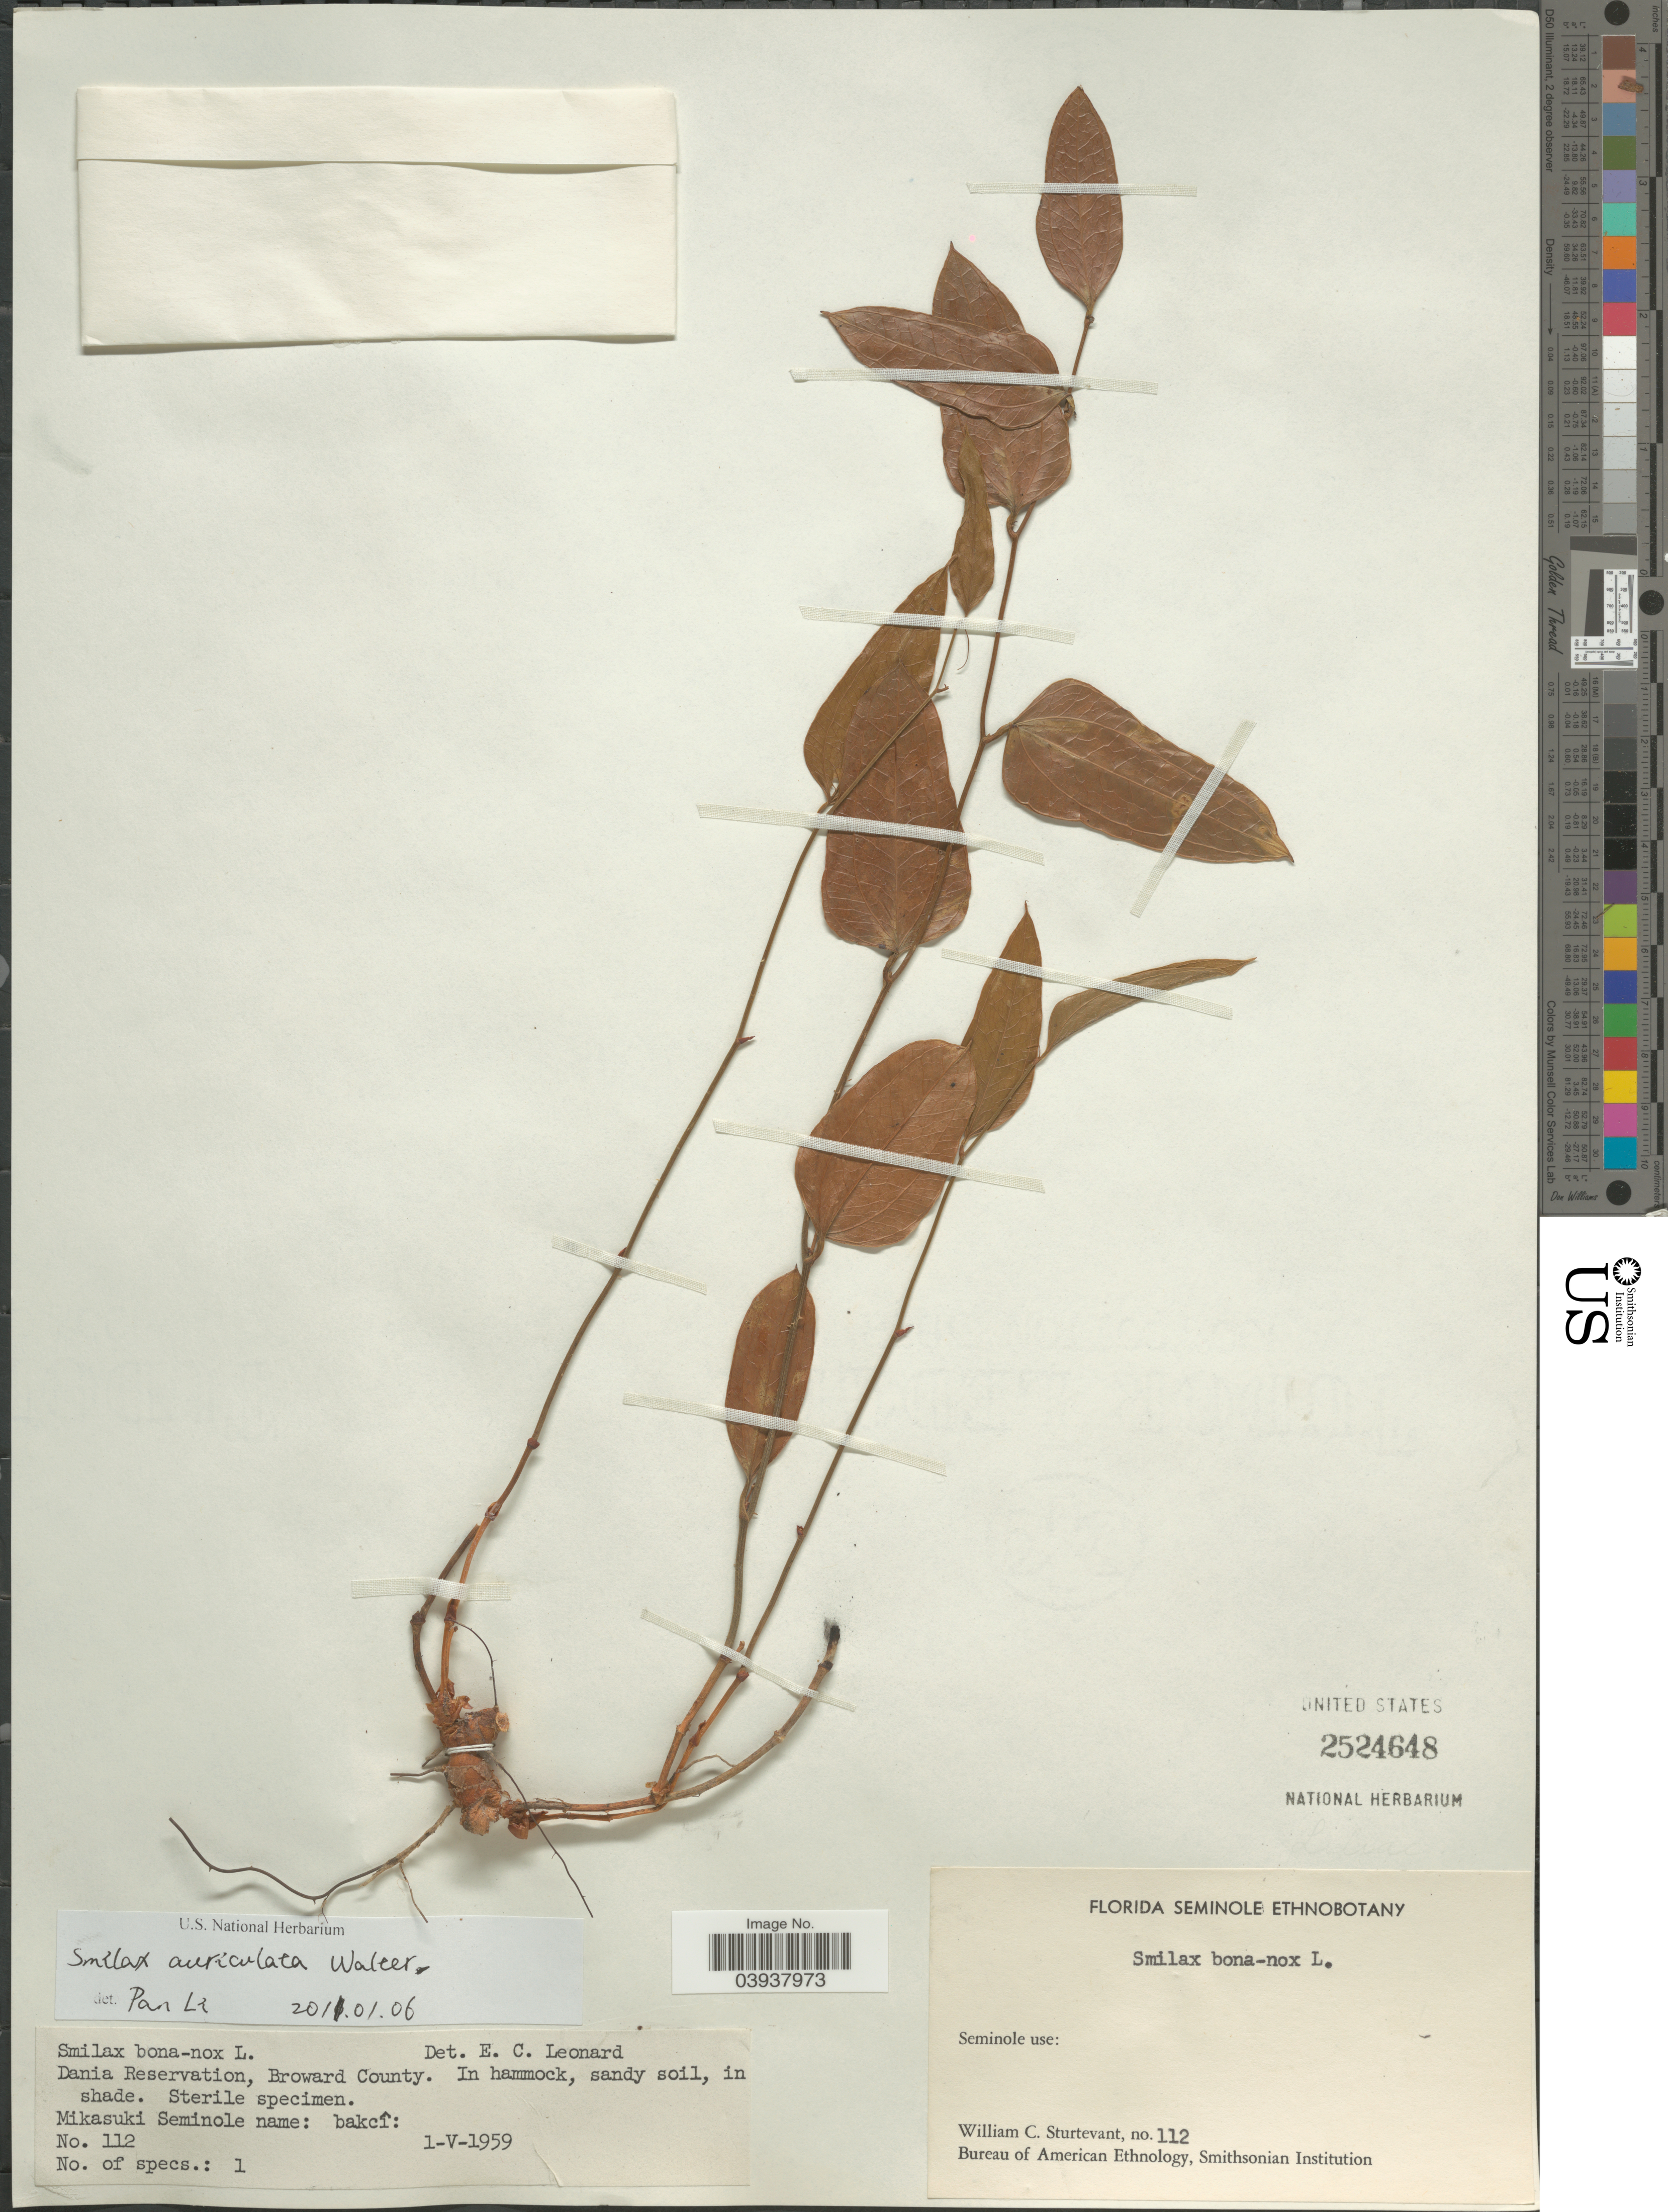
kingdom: Plantae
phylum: Tracheophyta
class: Liliopsida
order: Liliales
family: Smilacaceae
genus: Smilax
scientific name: Smilax auriculata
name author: Walter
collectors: W. Sturtevant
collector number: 112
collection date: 1959-05-01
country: United States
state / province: Florida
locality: Dania Reservation, Broward County.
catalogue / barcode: US 2524648